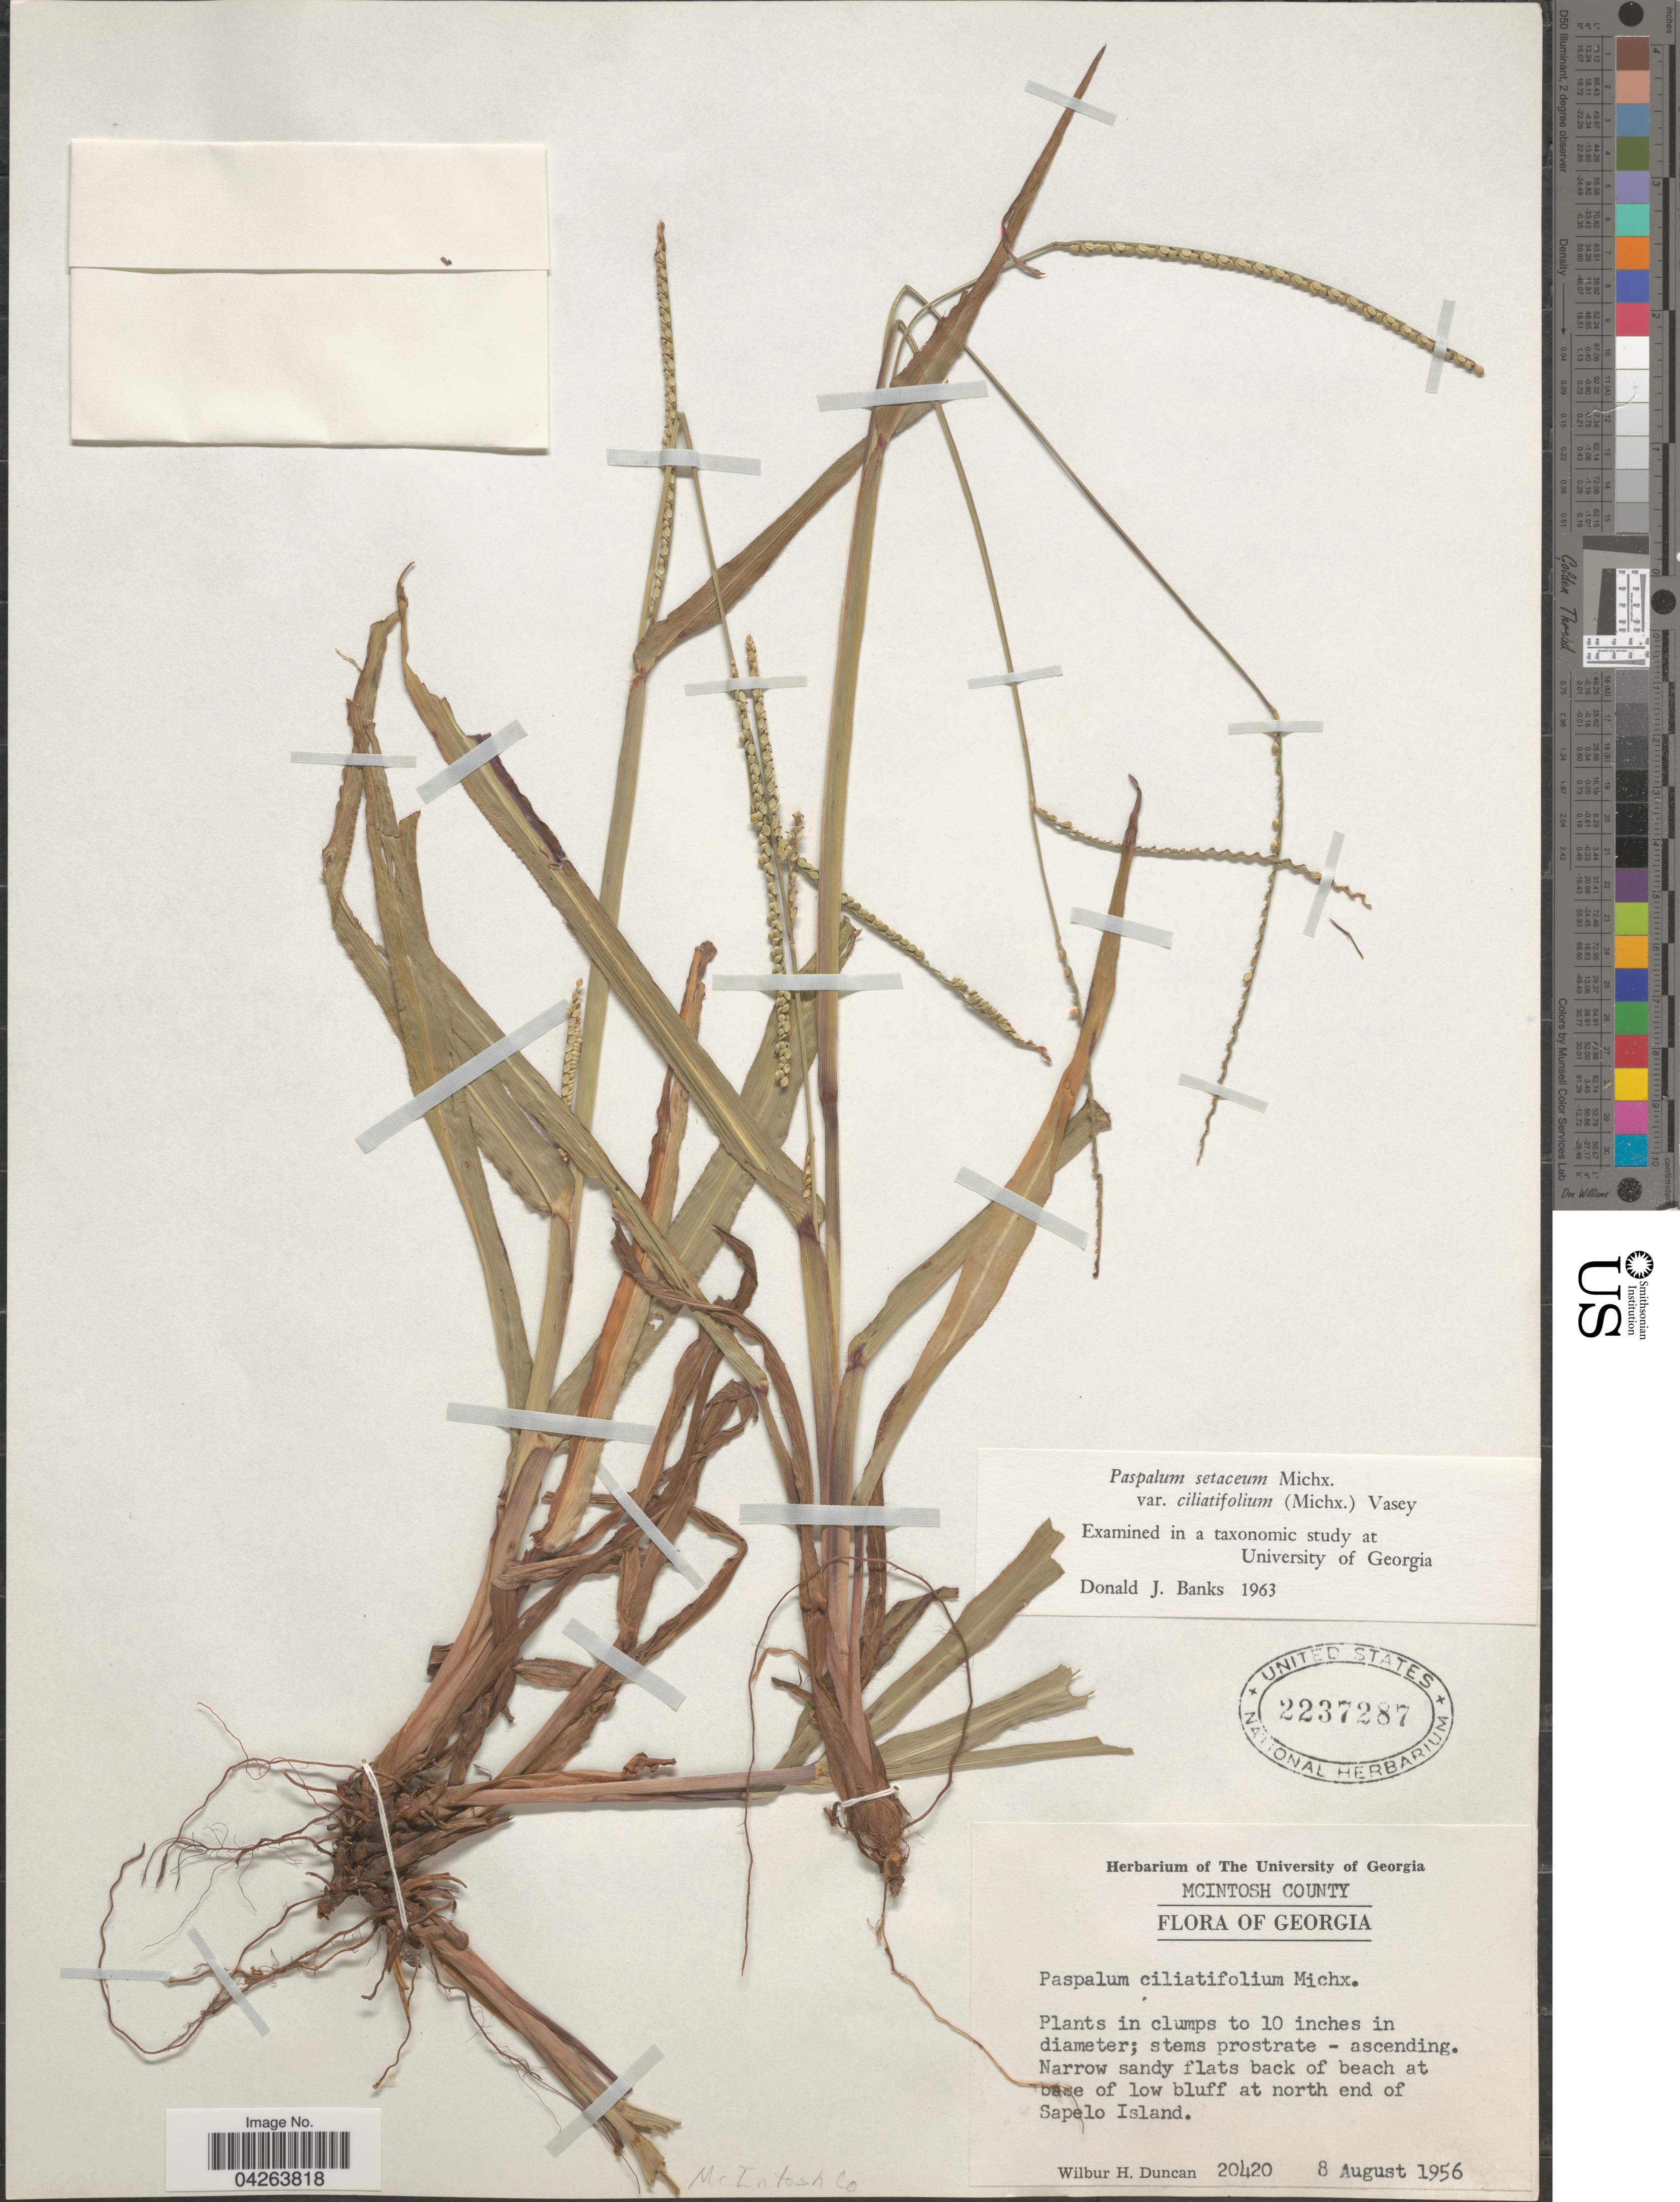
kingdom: Plantae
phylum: Tracheophyta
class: Liliopsida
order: Poales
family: Poaceae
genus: Paspalum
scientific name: Paspalum setaceum var. ciliatifolium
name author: (Michx.) Vasey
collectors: W. H. Duncan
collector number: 20420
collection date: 1956-08-08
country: United States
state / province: Georgia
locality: McIntosh County. Narrow sandy flats back of beach at base of low bluff at north end of Sapelo Island. McIntosh Co.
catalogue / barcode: US 2237287